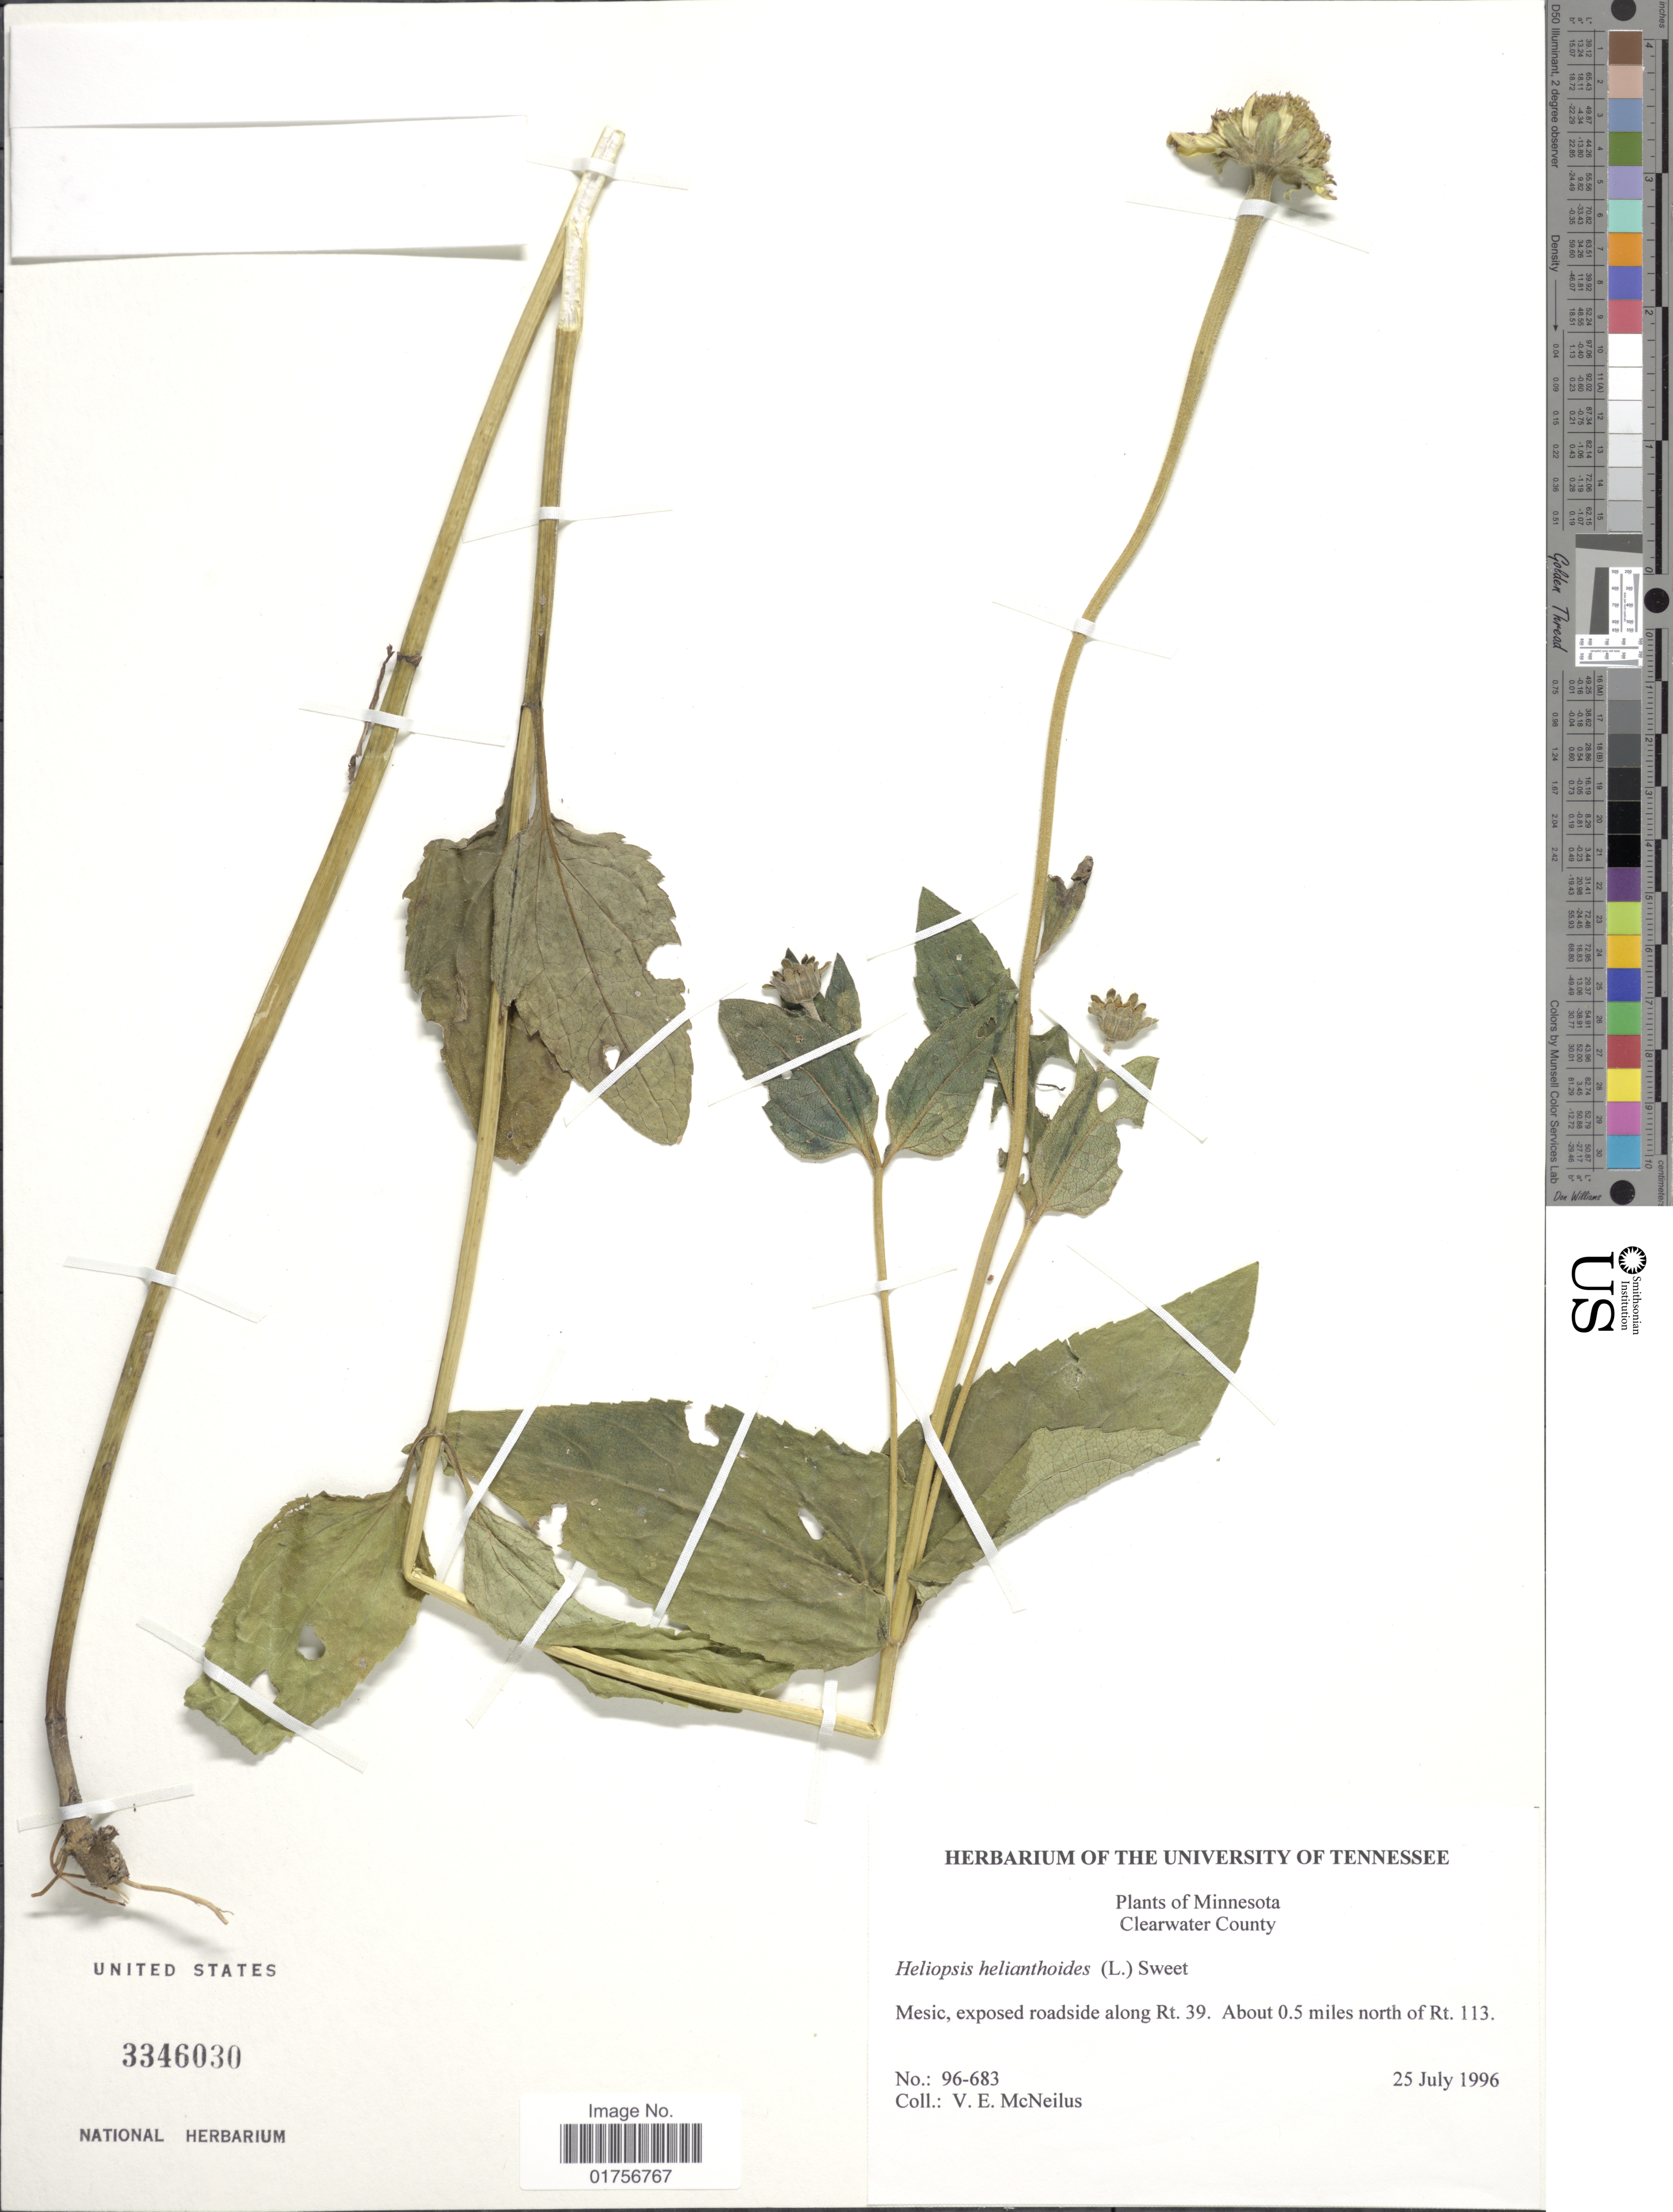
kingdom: Plantae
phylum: Tracheophyta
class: Magnoliopsida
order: Asterales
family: Asteraceae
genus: Heliopsis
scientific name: Heliopsis helianthoides subsp. occidentalis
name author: T.R. Fisher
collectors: V. Mcneilus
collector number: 96-683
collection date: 1996-07-25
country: United States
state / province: Minnesota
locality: Clearwater County, Mesic, exposed roadside along Rt. 39, About 0.5 miles north of Rt. 113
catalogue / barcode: US 3346030